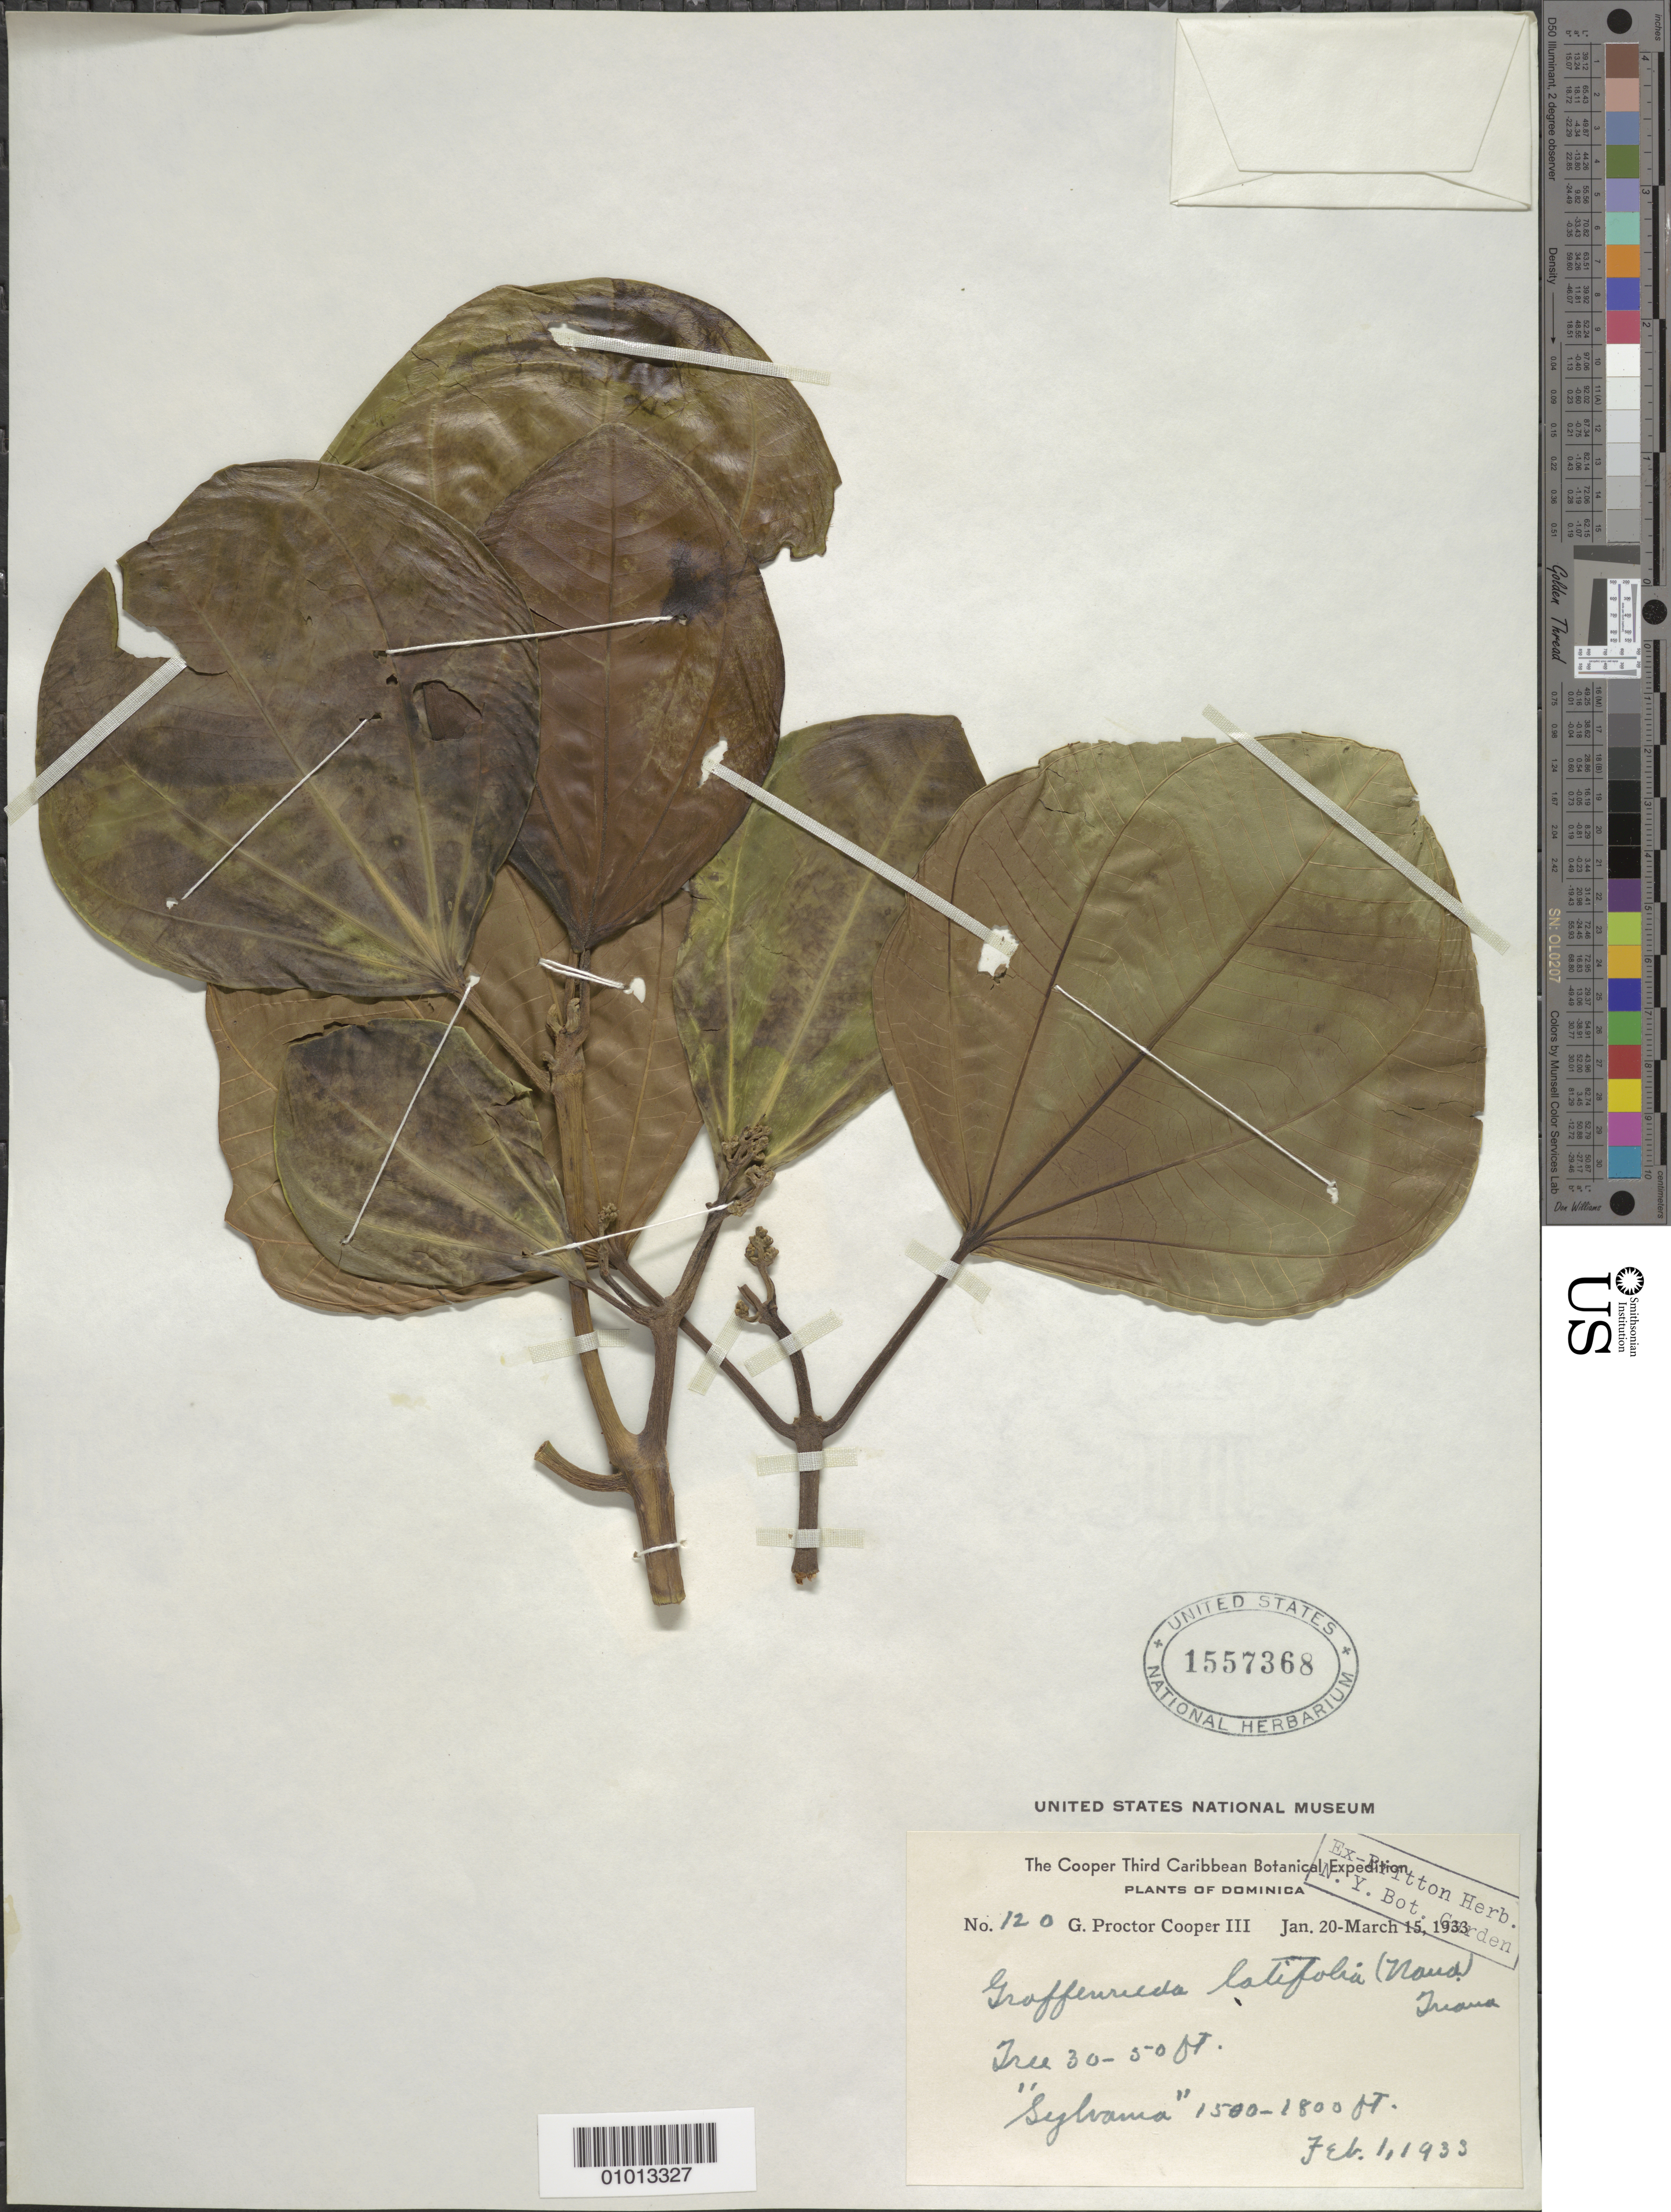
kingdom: Plantae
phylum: Tracheophyta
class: Magnoliopsida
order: Myrtales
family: Melastomataceae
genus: Graffenrieda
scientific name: Graffenrieda latifolia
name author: (Naudin) Triana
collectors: G. Cooper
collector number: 120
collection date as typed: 01 Feb 1933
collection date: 1933-02-01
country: Dominica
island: Dominica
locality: Sylvania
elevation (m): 457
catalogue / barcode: US 1557368